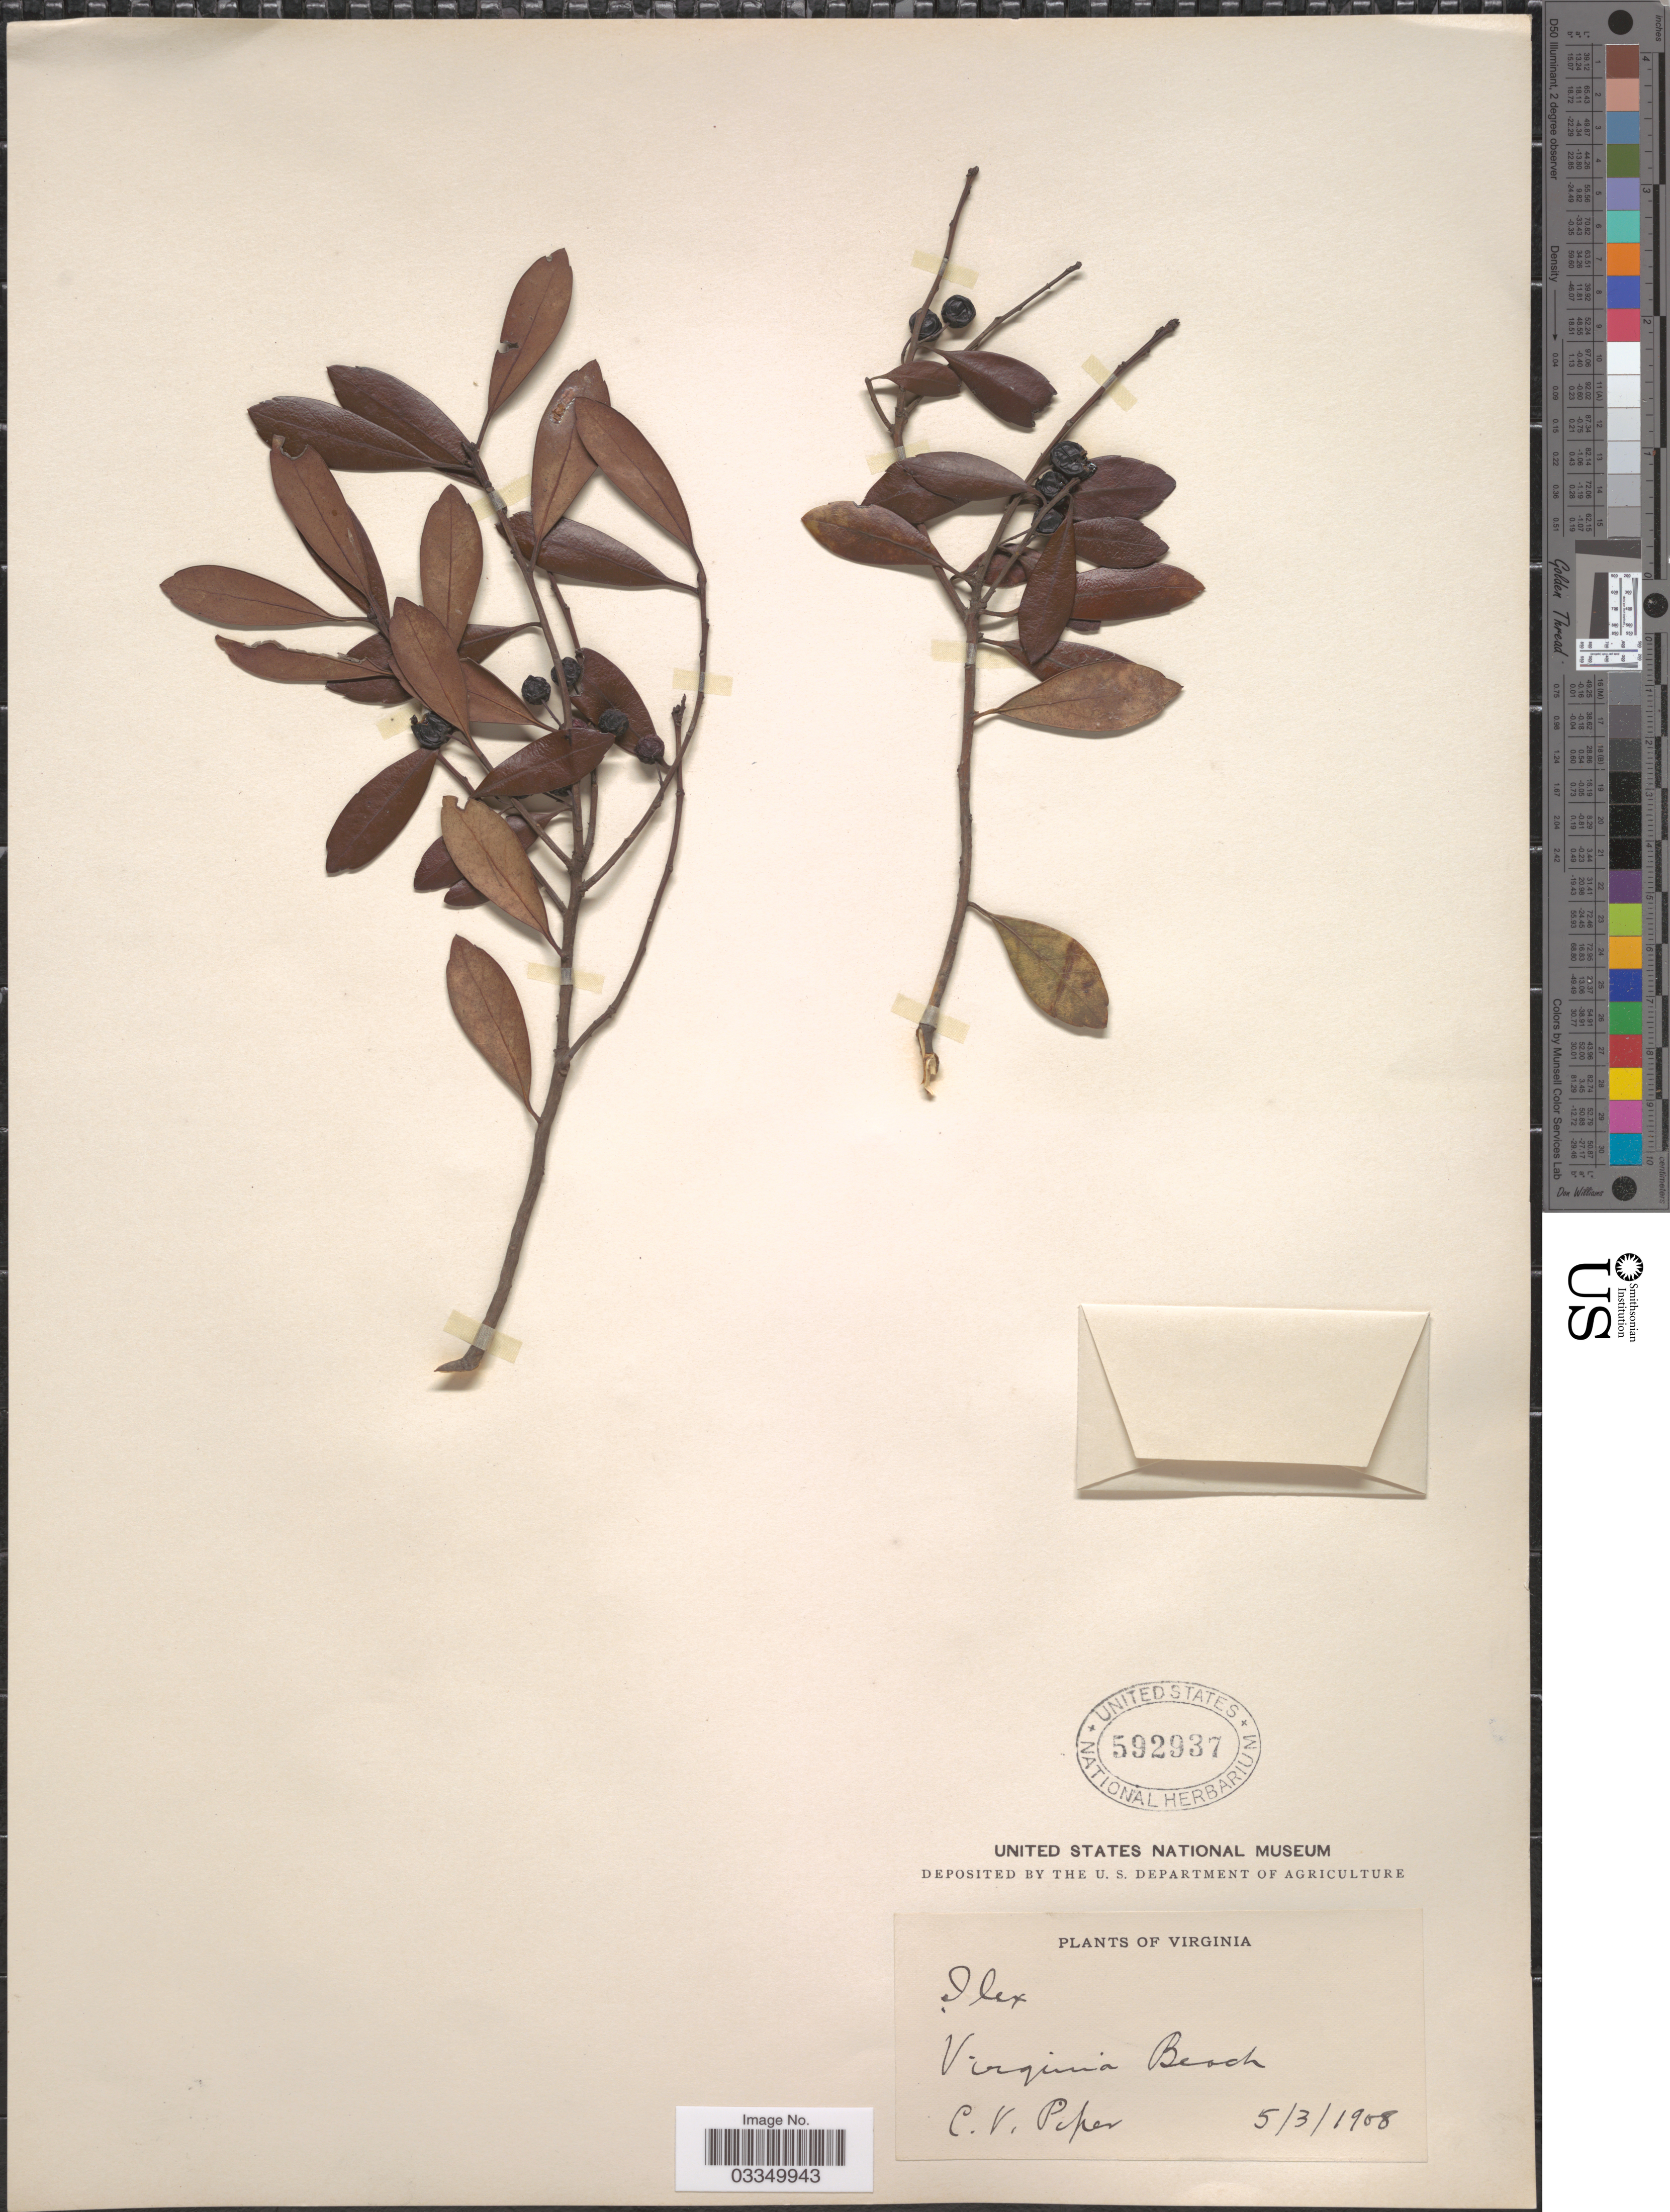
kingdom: Plantae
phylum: Tracheophyta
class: Magnoliopsida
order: Aquifoliales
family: Aquifoliaceae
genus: Ilex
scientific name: Ilex glabra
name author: (L.) A. Gray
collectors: C. V. Piper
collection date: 1908-05-03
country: United States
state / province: Virginia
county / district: City of Virginia Beach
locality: Virginia Beach.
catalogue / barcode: US 592937